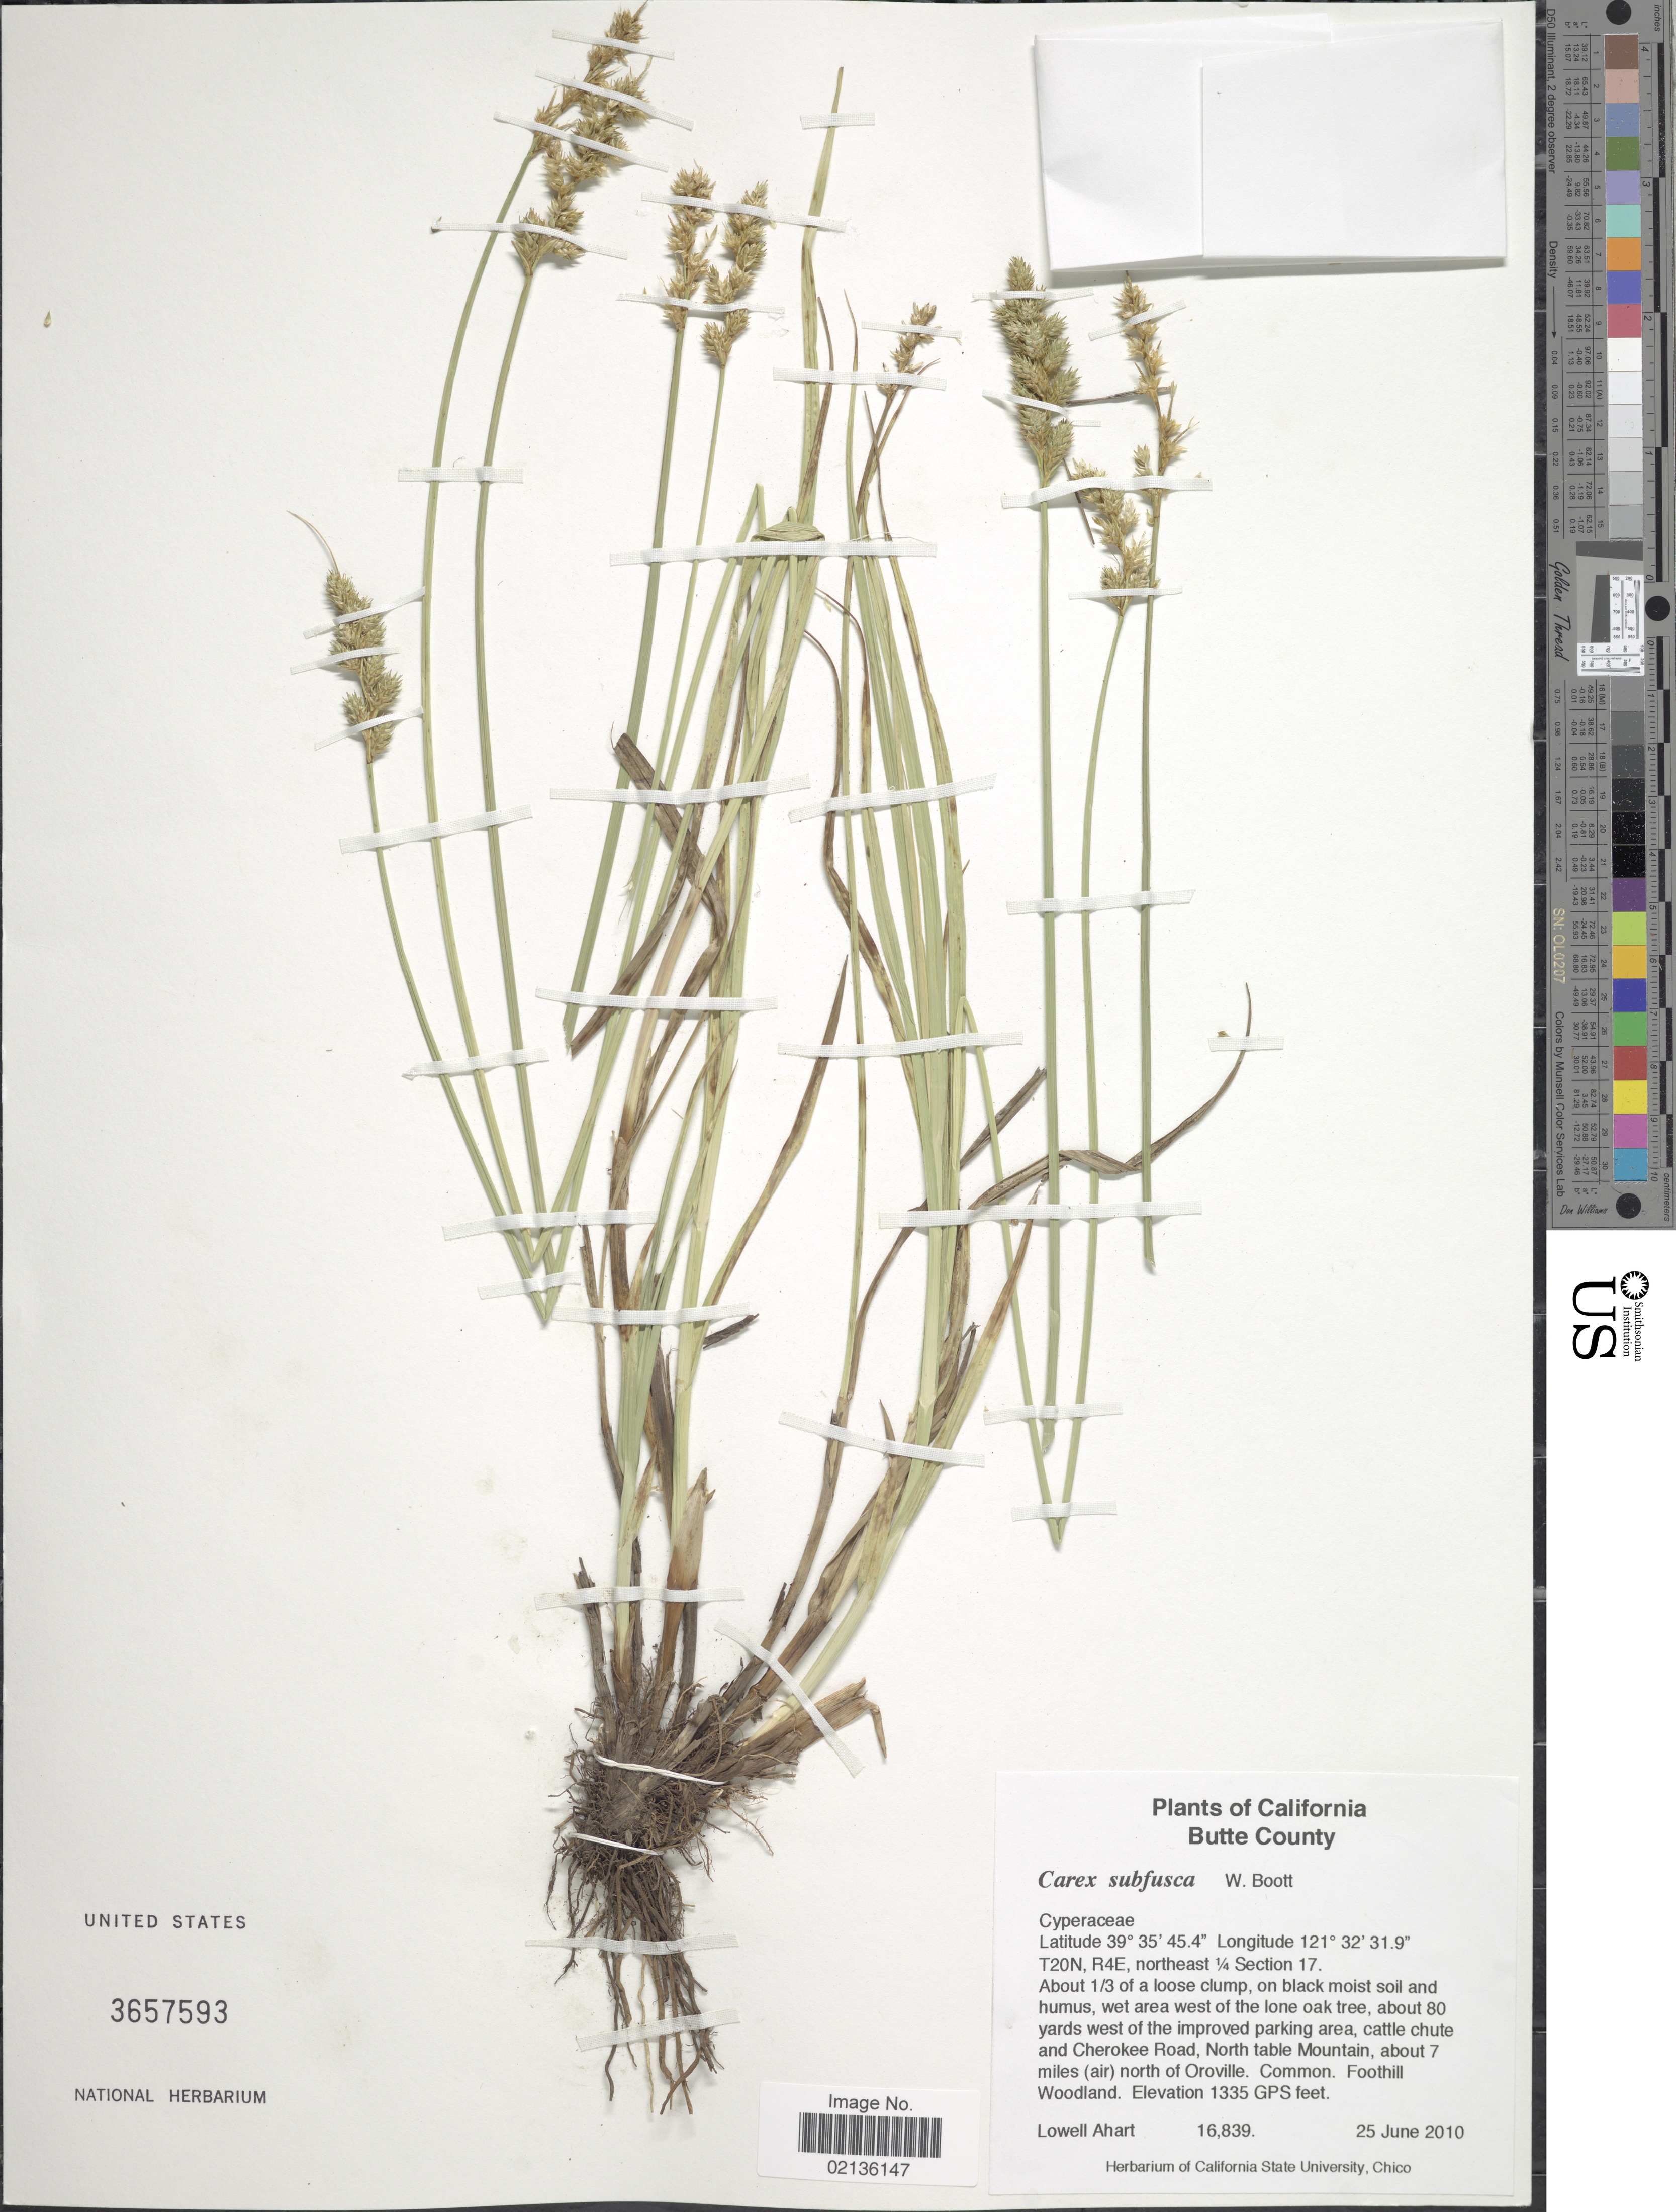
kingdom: Plantae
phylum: Tracheophyta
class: Liliopsida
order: Poales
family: Cyperaceae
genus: Carex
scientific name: Carex subfusca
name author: W. Boott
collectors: L. Ahart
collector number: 16839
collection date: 2010-06-25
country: United States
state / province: California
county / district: Butte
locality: Butte County, T20N, R4E, northeast ¼ Section 17. About 1/3 of a loose clump, on black moist soil and humus, wet area west of the lone oak tree, about 80 yards west of the improved parking area, cattle chute and Cherokee Road, North Table Mountain, about 7 miles (air) north of Oroville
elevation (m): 407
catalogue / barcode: US 3657593